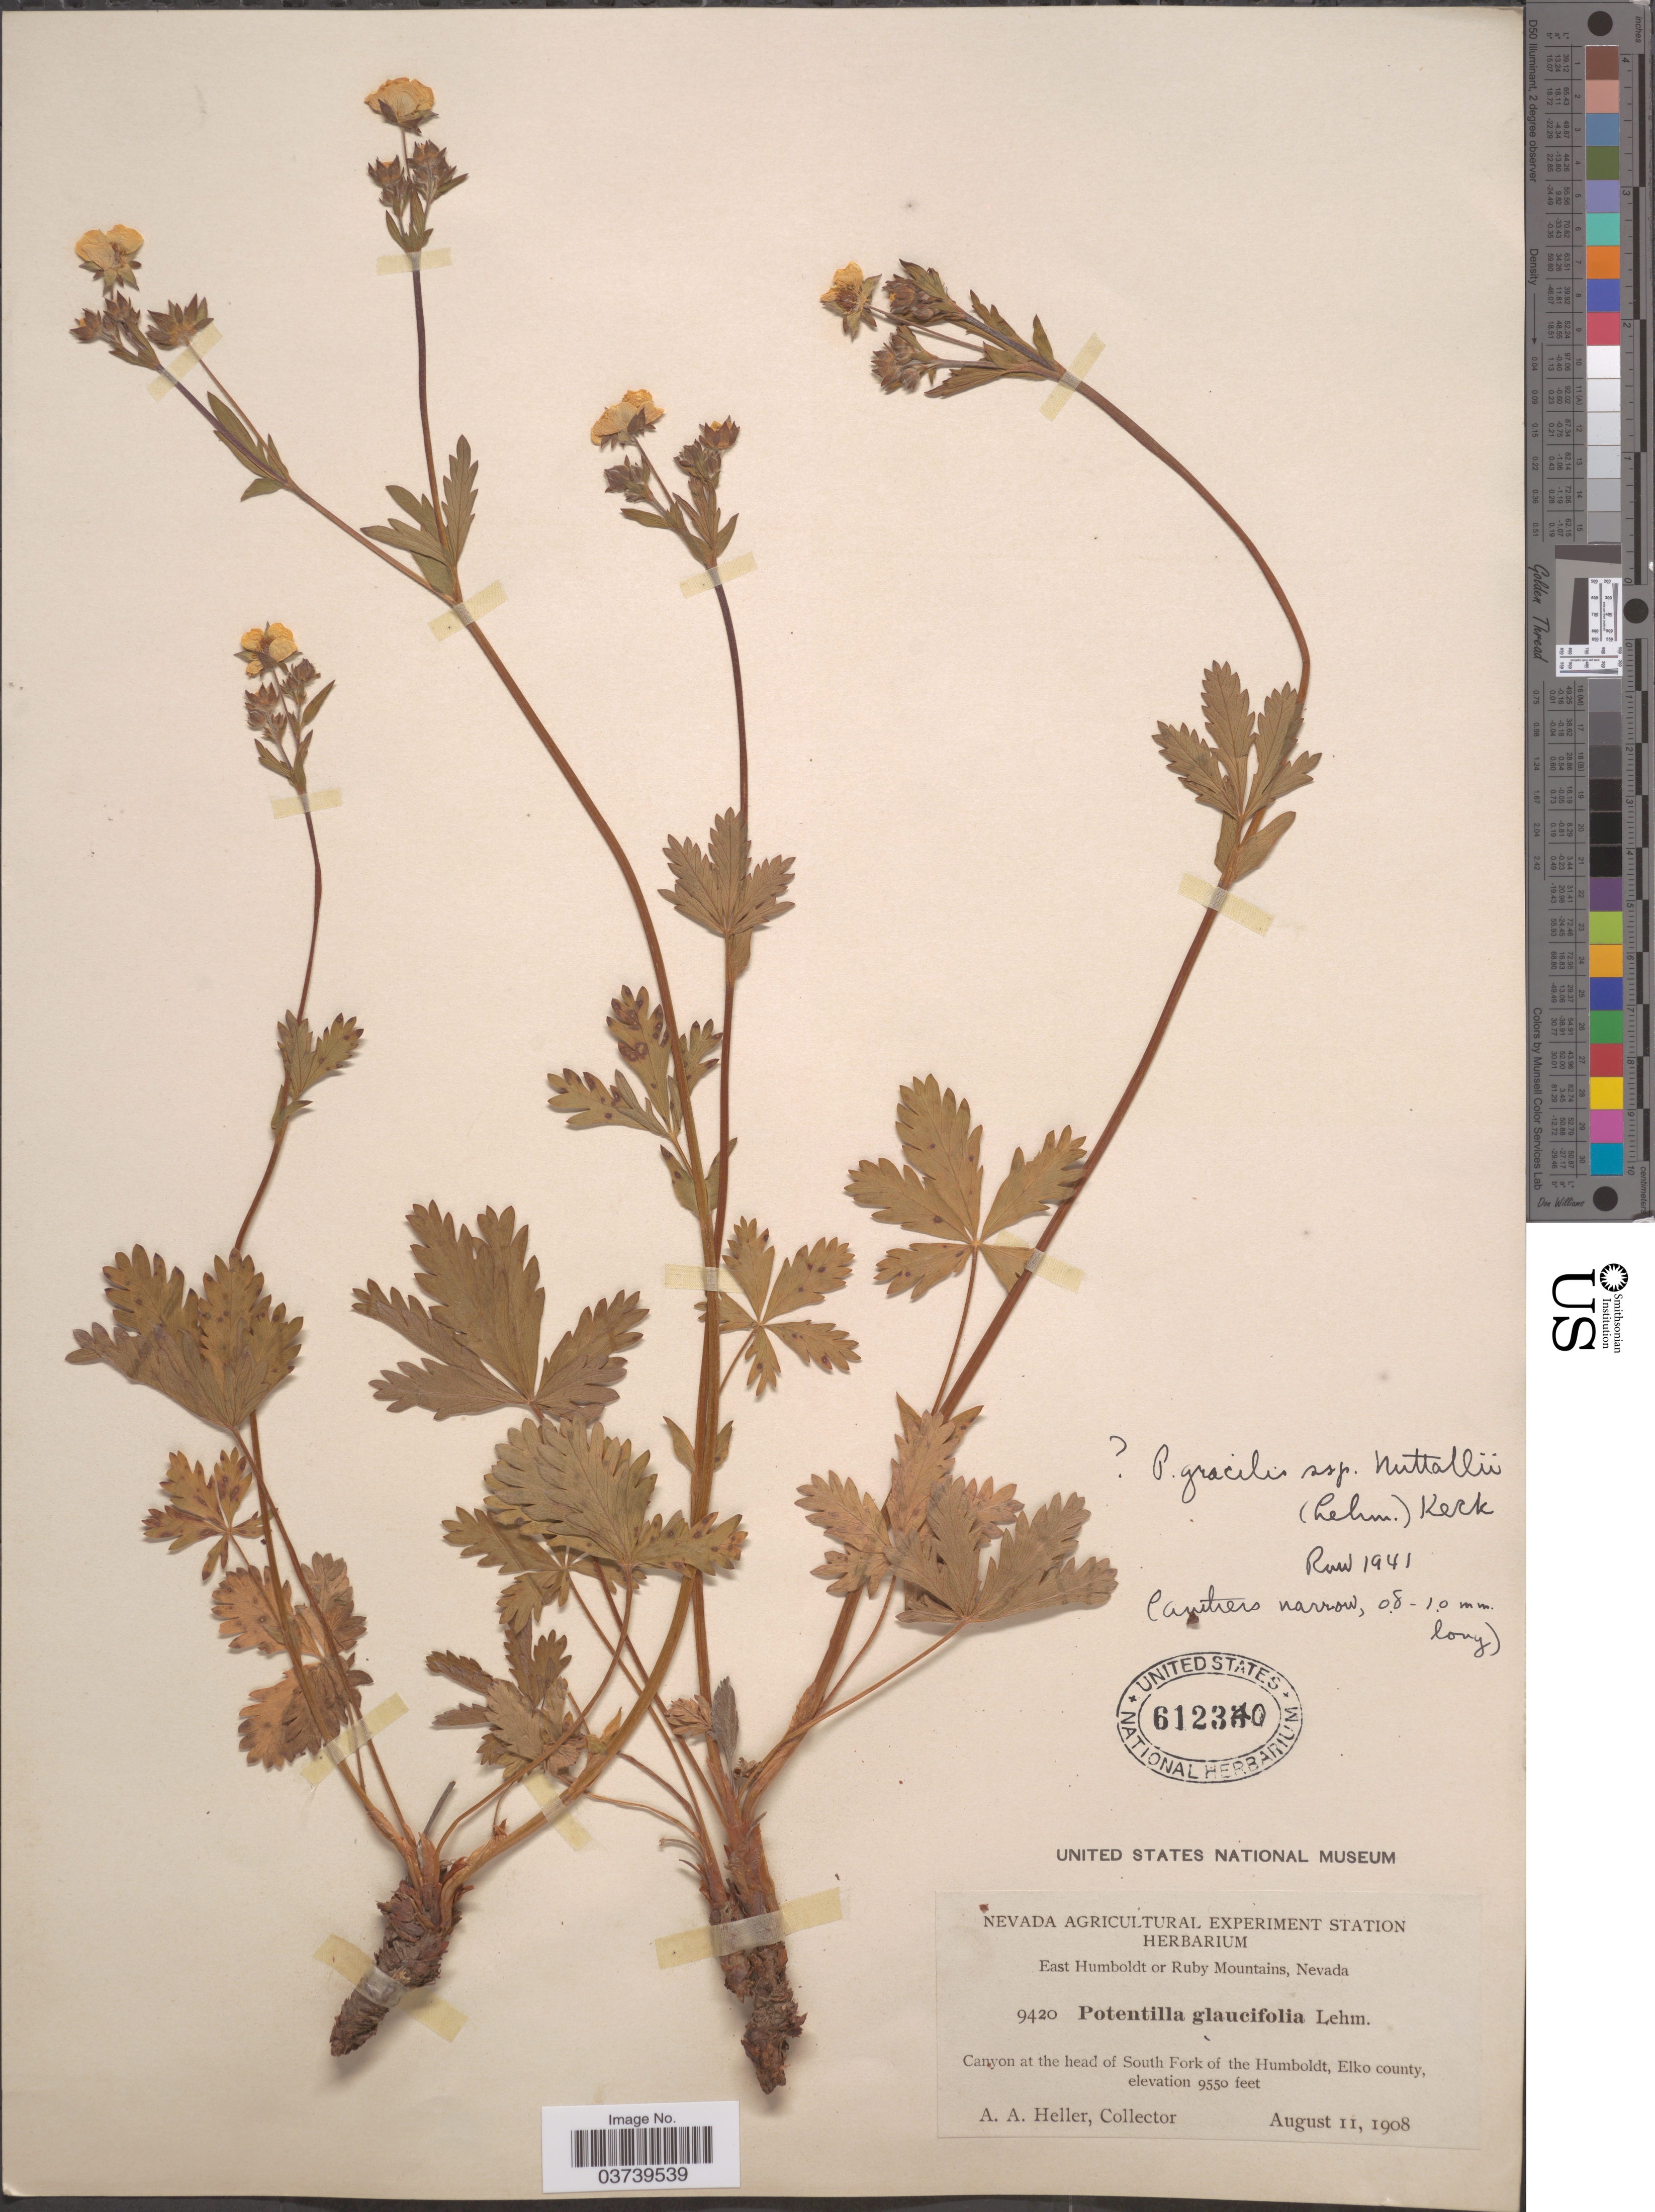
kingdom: Plantae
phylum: Tracheophyta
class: Magnoliopsida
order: Rosales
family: Rosaceae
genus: Potentilla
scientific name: Potentilla gracilis var. fastigiata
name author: (Nutt.) S. Watson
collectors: A. A. Heller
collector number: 9420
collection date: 1908-08-11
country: United States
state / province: Nevada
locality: East Humboldt or Ruby Mountains. Canyon at the head of South Fork of the Humboldt, Elko county.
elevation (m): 2911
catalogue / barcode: US 612340